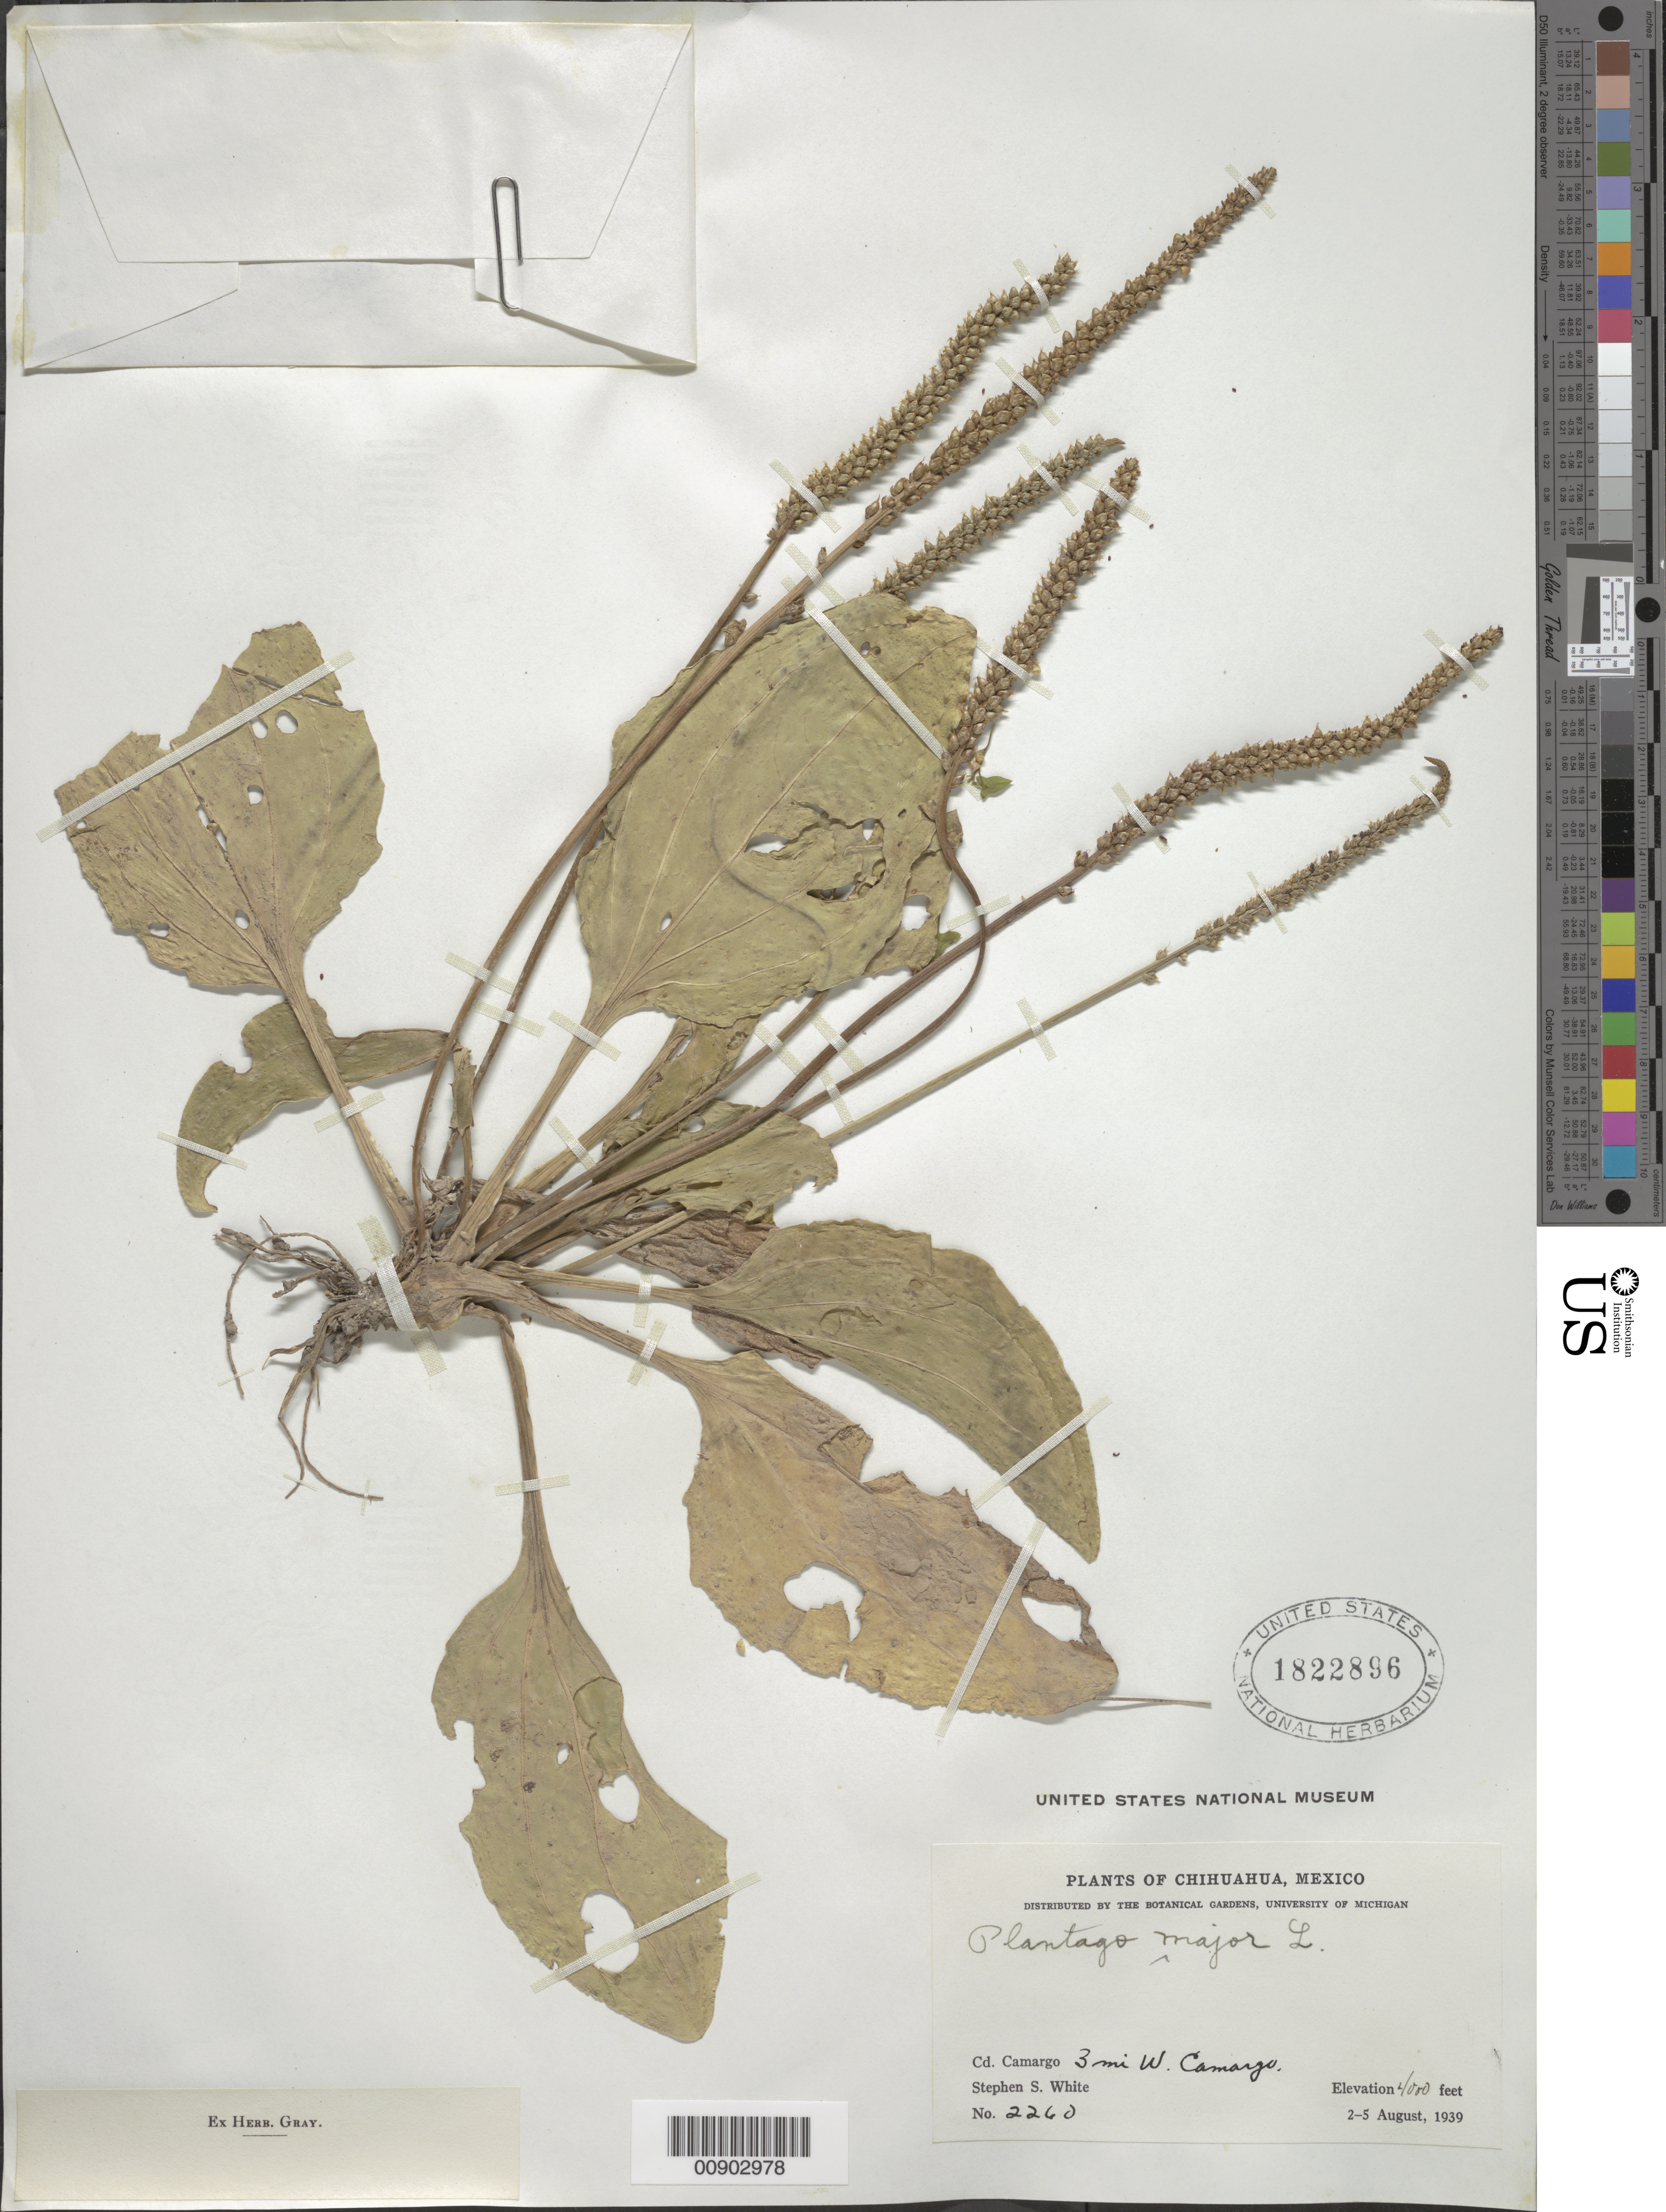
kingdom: Plantae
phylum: Tracheophyta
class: Magnoliopsida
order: Lamiales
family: Plantaginaceae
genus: Plantago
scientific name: Plantago major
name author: L.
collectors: S. S. White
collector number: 2260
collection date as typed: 02 Aug 1939 to 05 Aug 1939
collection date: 1939-08-02/1939-08-05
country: Mexico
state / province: Chihuahua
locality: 3 mi. W Camargo, Chihuahua.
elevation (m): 1219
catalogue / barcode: US 1822896